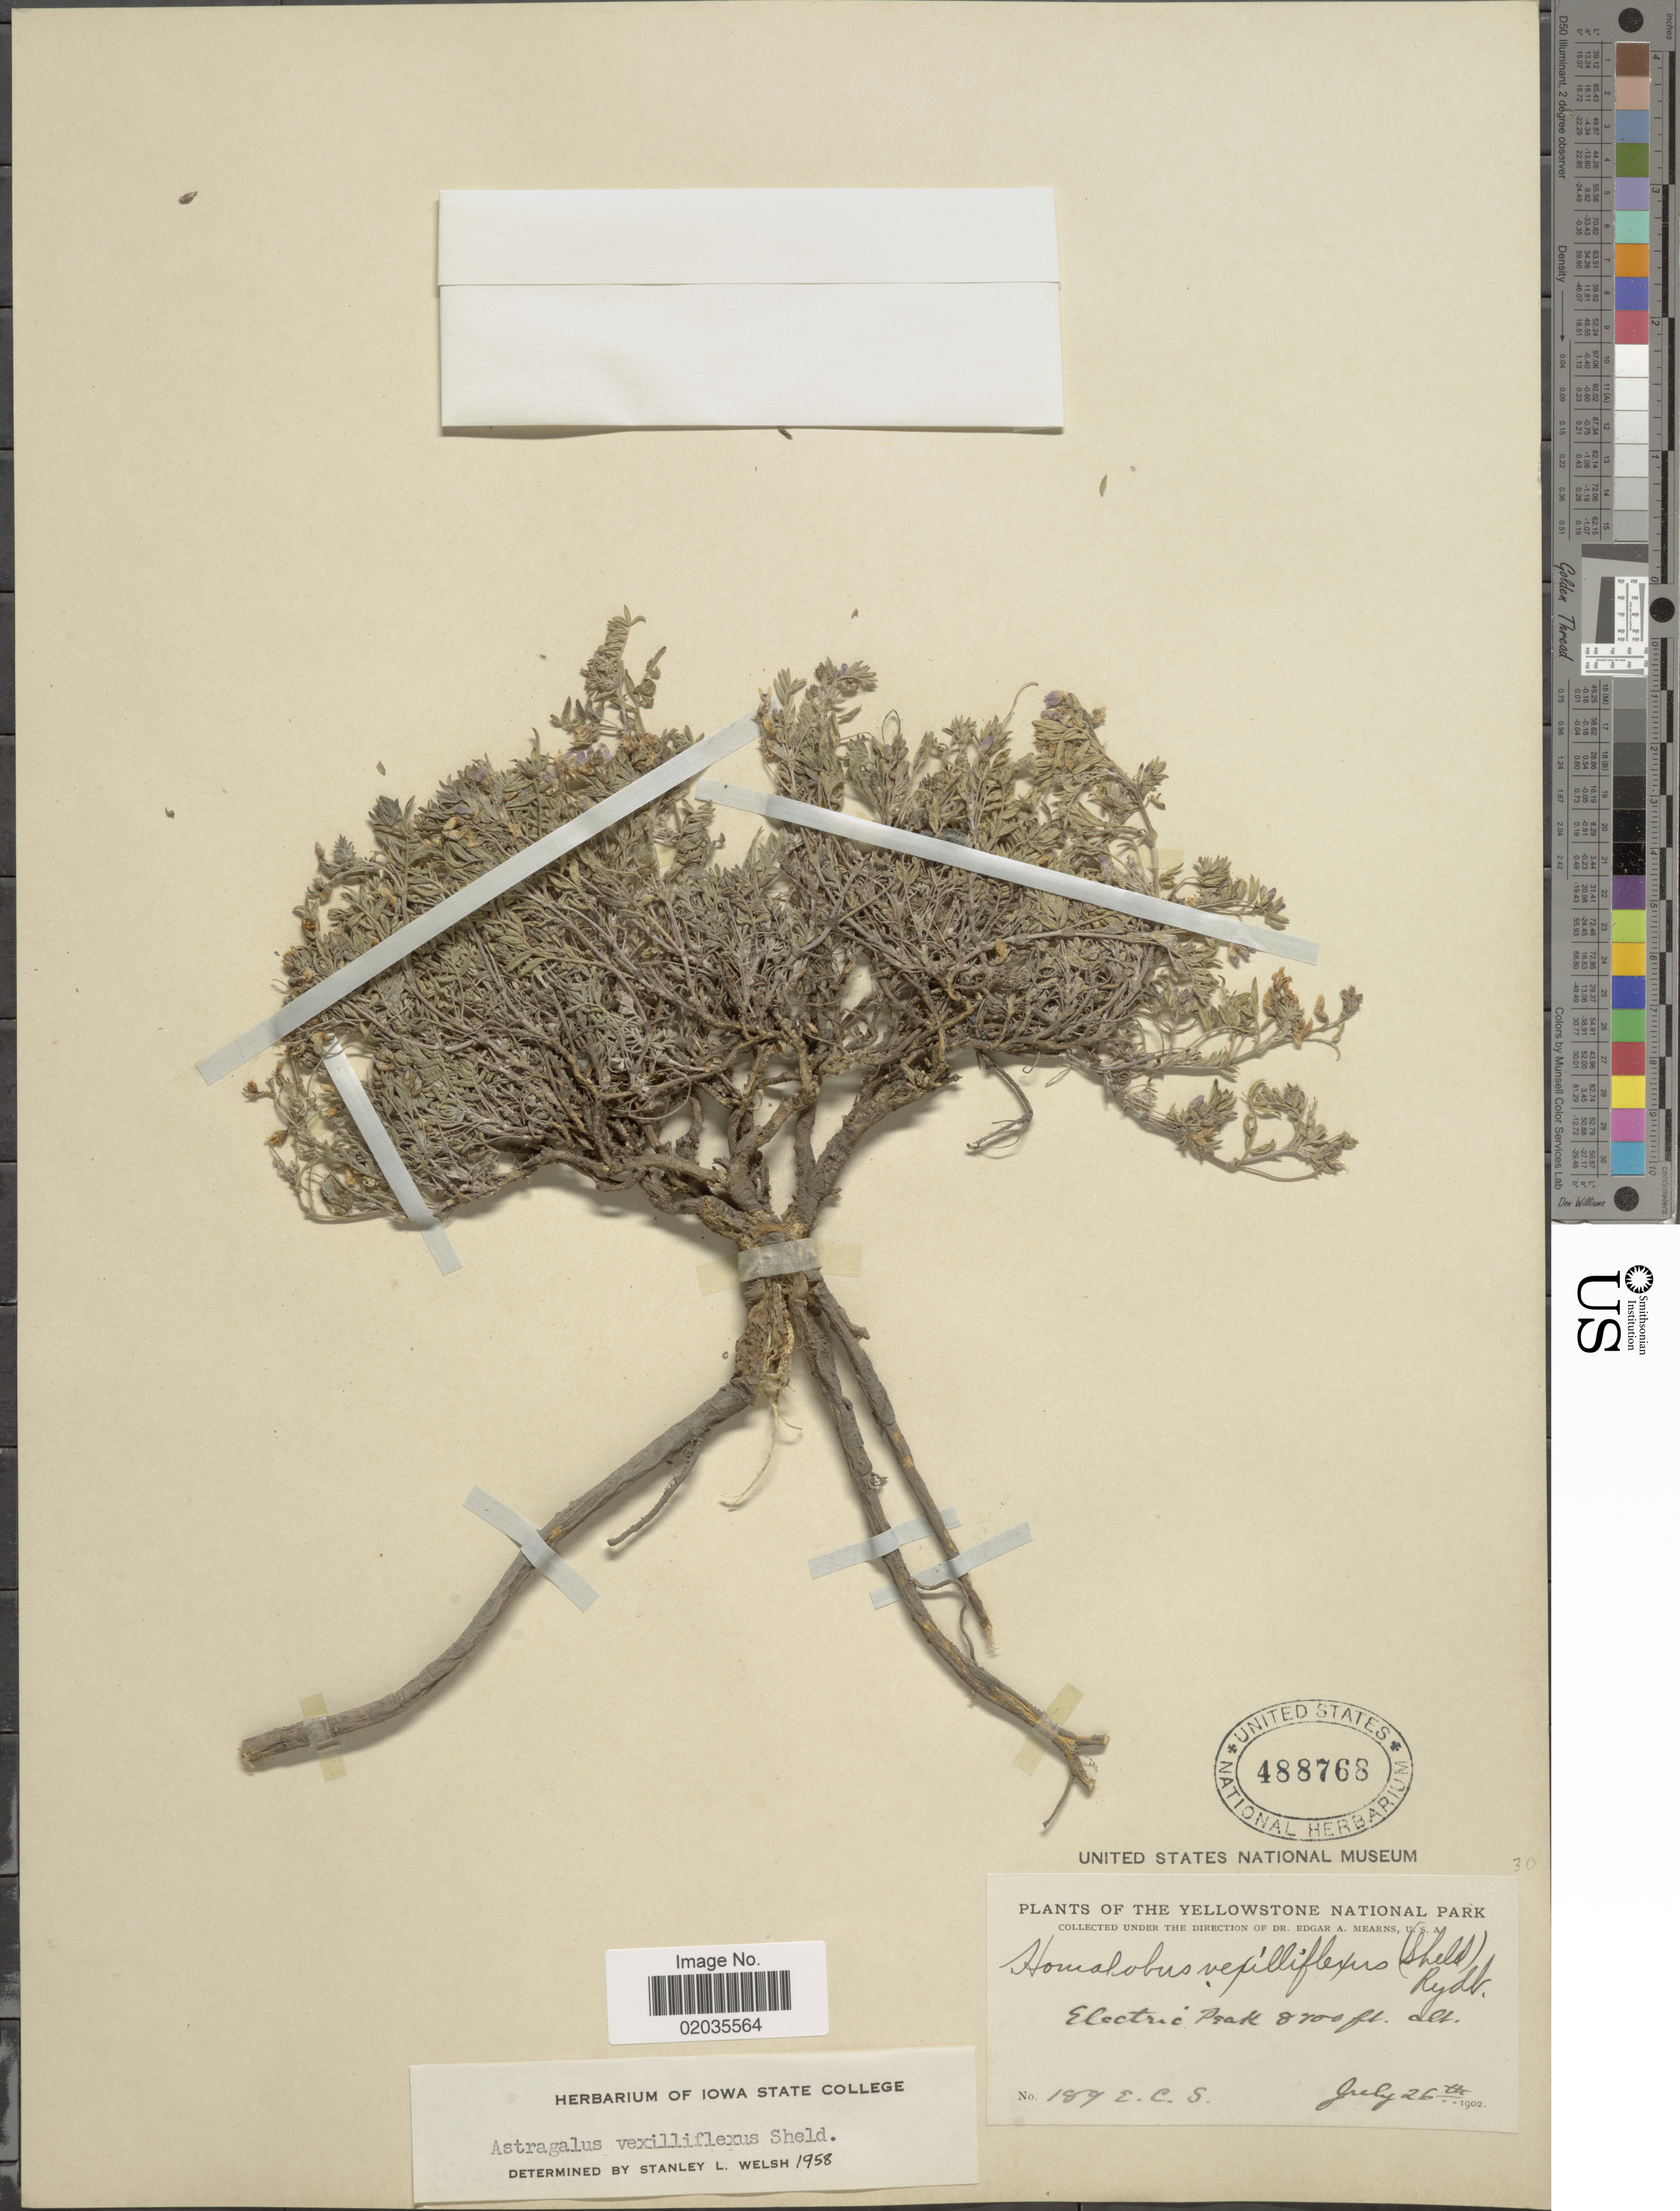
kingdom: Plantae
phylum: Tracheophyta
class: Magnoliopsida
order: Fabales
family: Fabaceae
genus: Astragalus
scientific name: Astragalus vexilliflexus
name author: E. Sheld.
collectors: E. C. Smith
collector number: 189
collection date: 1902-07-26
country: United States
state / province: Montana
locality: Yellowstone National Park. Electric Peak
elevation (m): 2652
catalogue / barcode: US 488768